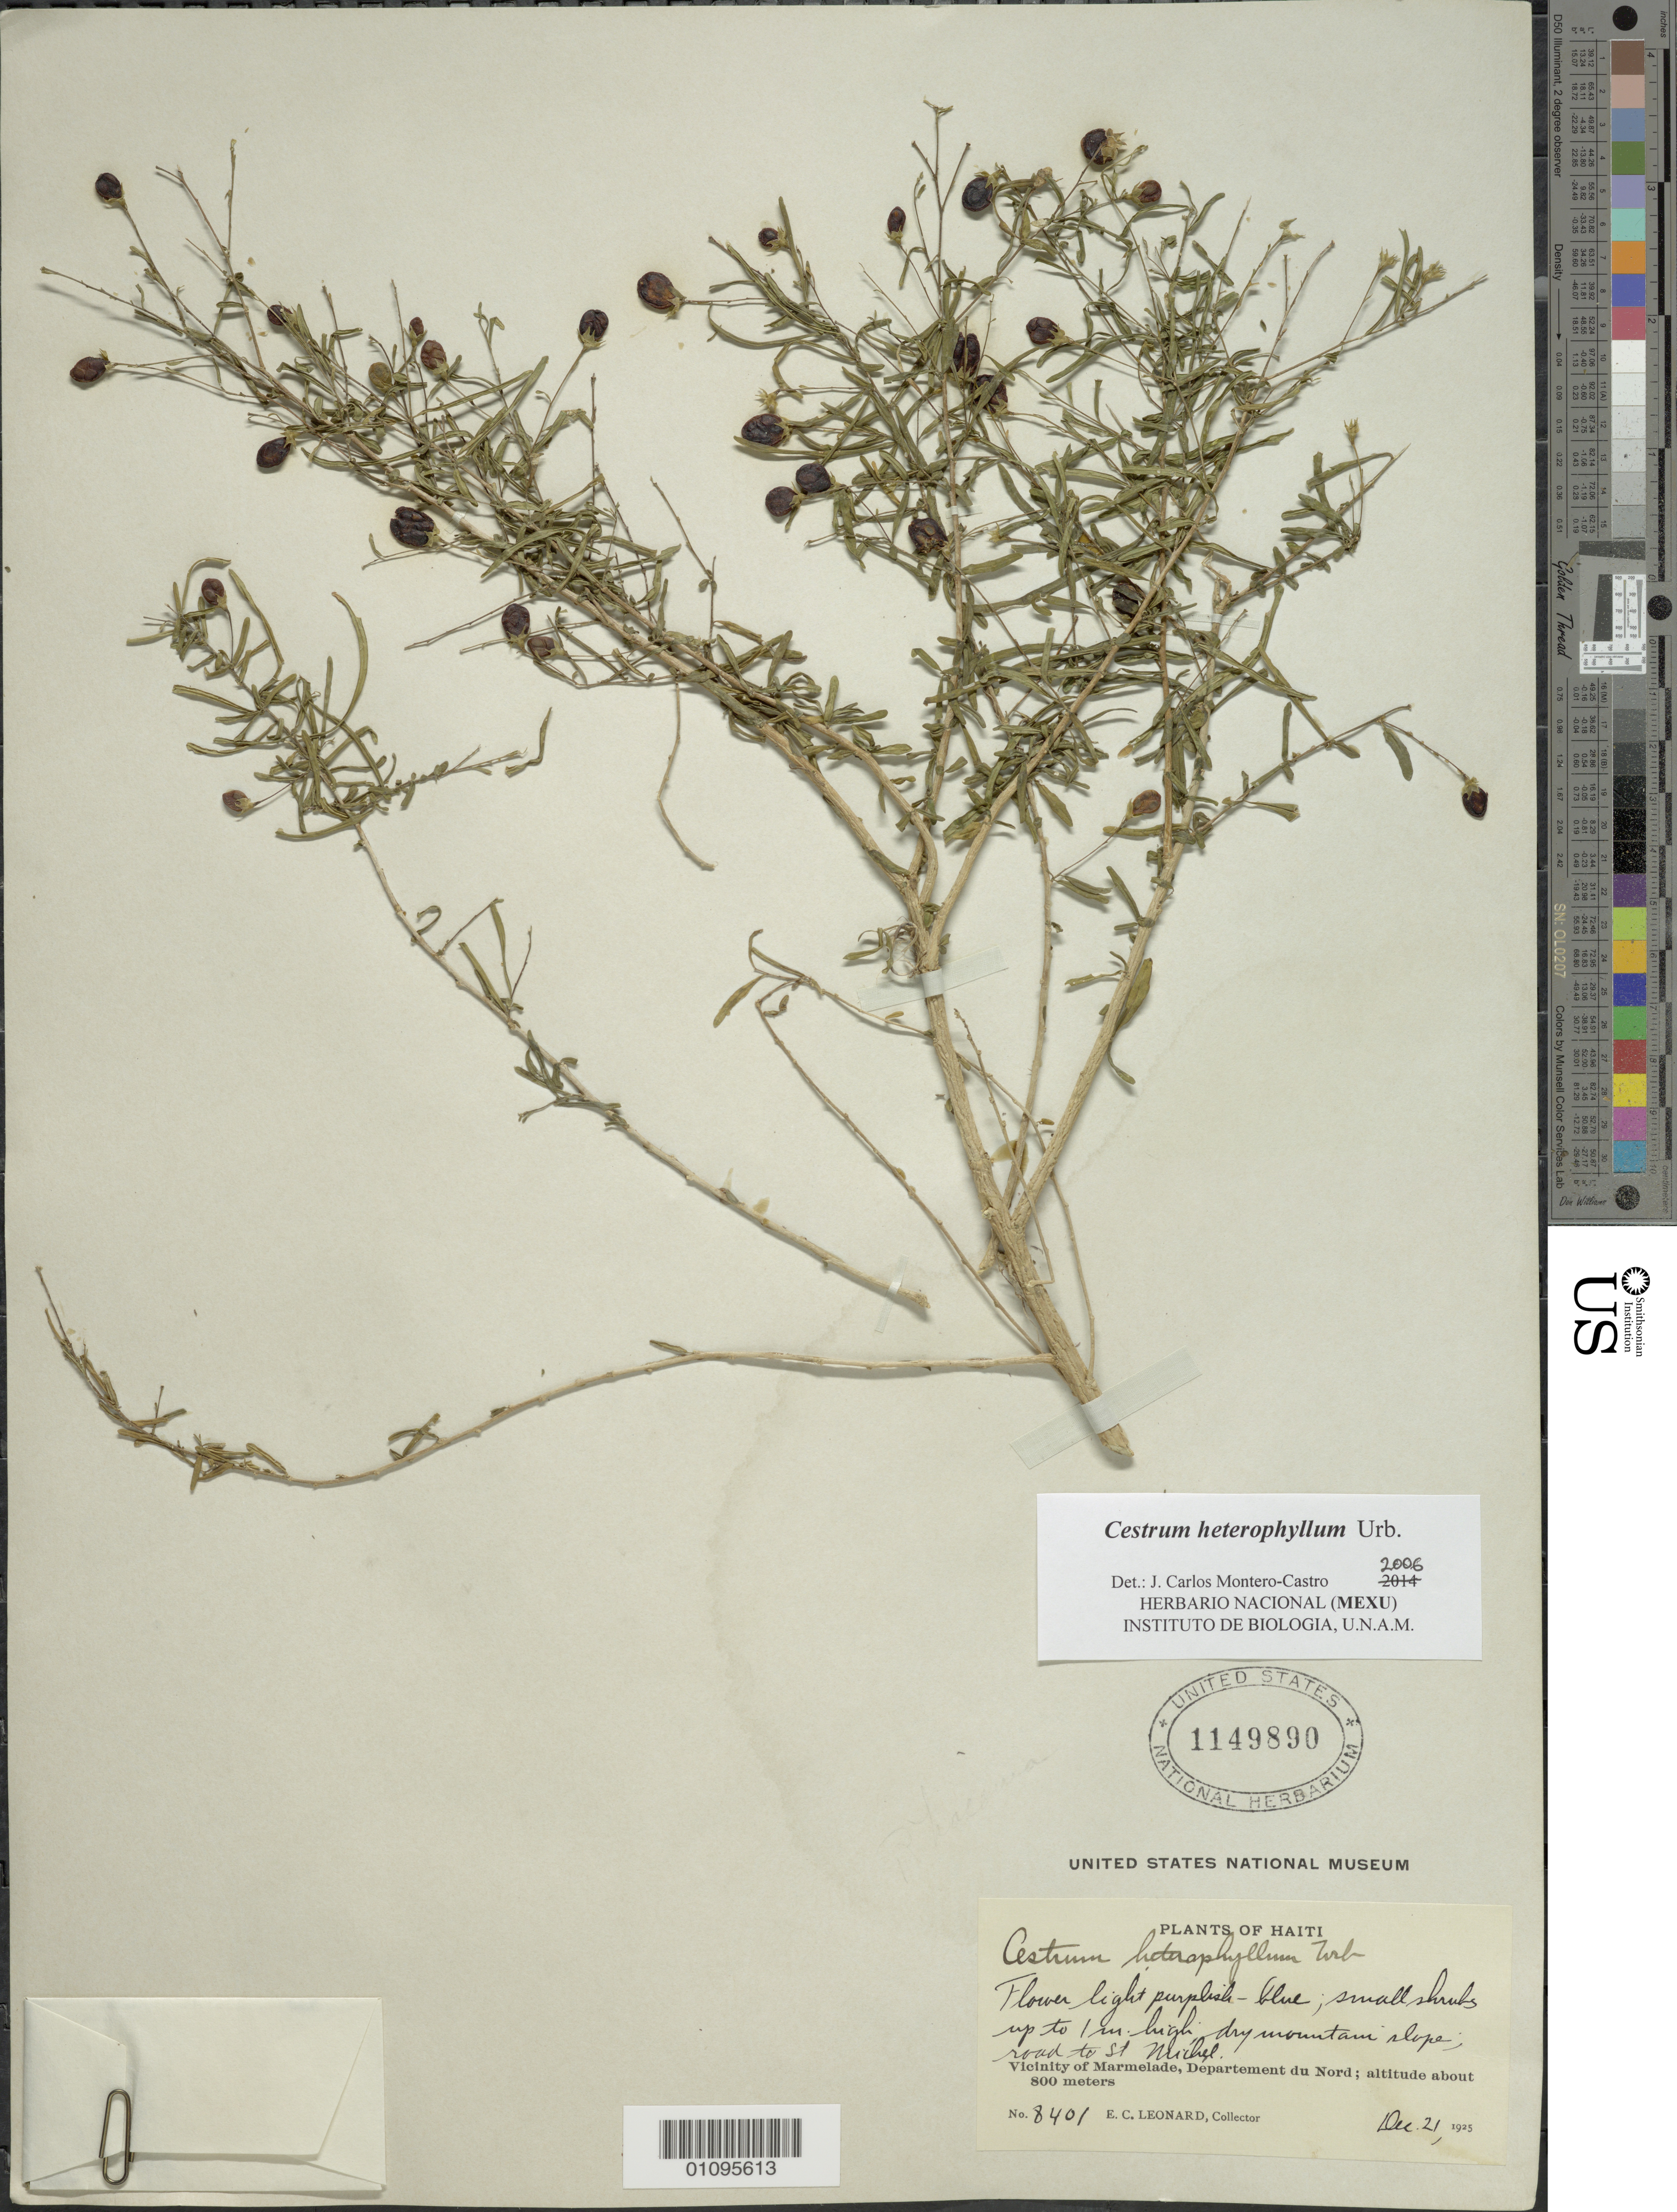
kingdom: Plantae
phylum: Tracheophyta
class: Magnoliopsida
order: Solanales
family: Solanaceae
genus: Cestrum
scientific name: Cestrum heterophyllum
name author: Urb.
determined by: Montero-Castro, J. C.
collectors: E. C. Leonard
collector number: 8401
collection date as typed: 21 Dec 1925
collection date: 1925-12-21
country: Haiti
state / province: Nord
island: Hispaniola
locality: Marmelade vicinity, road to St. Michel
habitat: Dry mountain slope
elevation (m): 800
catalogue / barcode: US 1149890